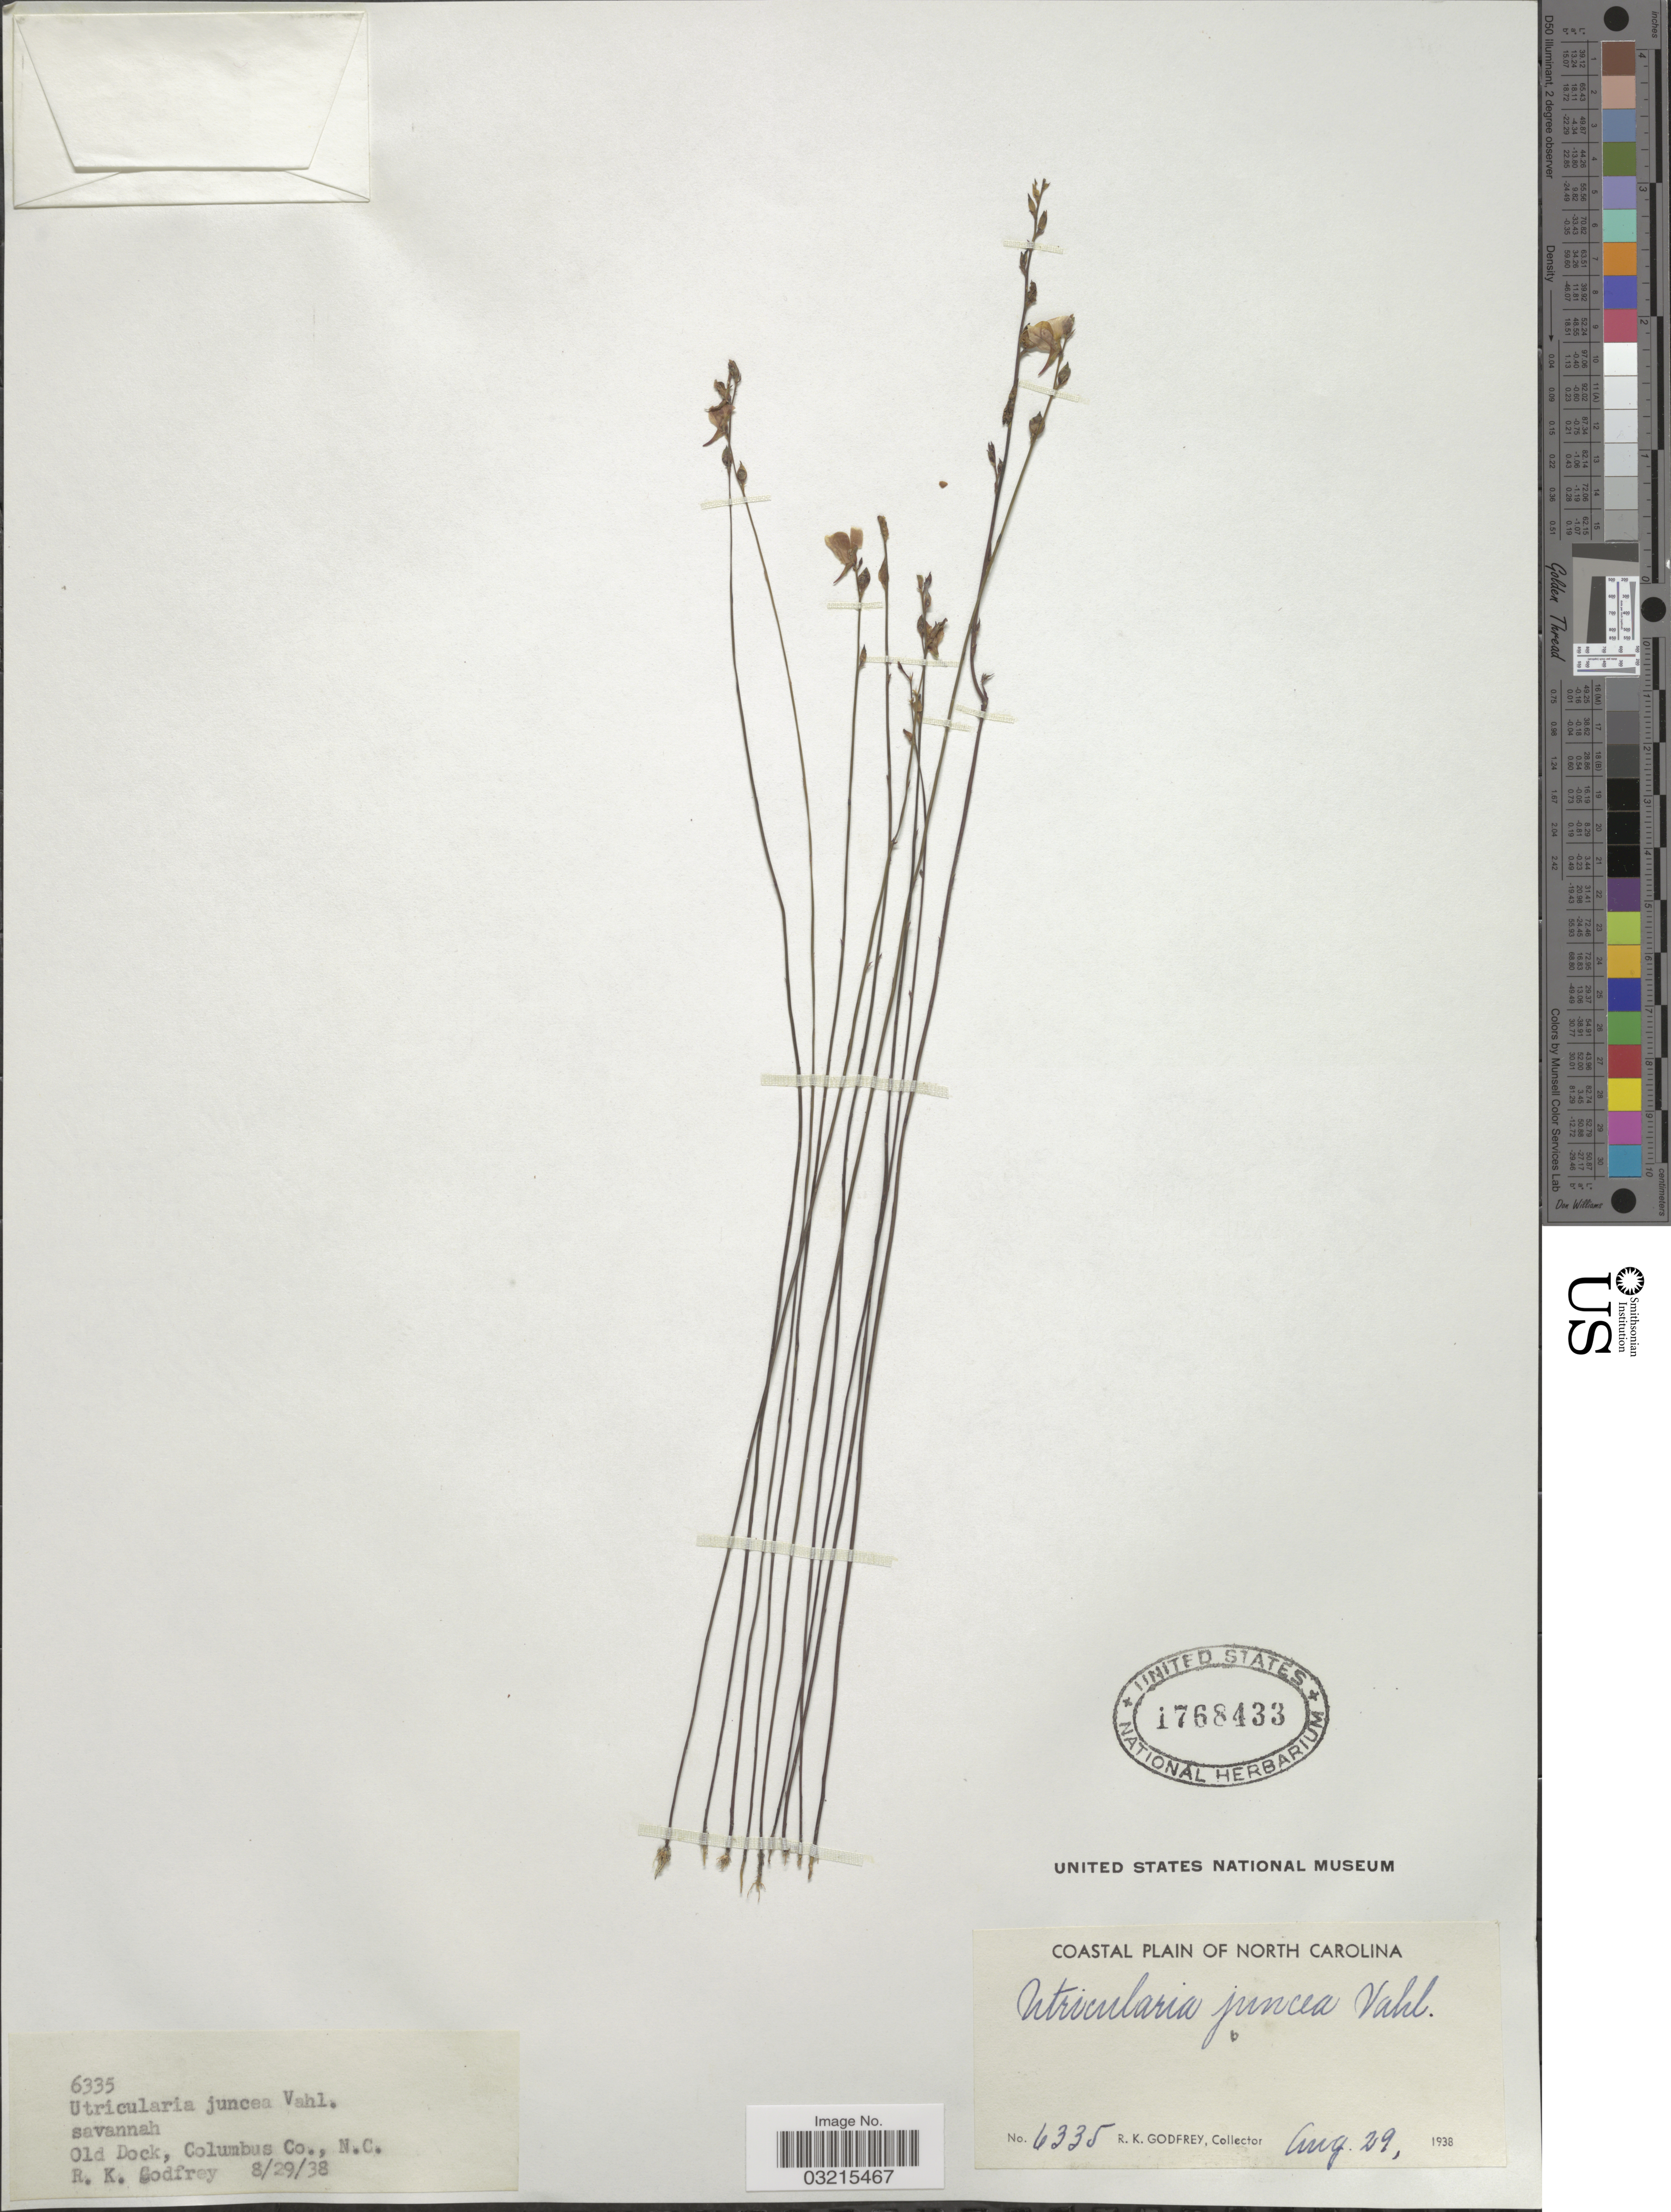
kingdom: Plantae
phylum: Tracheophyta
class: Magnoliopsida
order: Lamiales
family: Lentibulariaceae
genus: Utricularia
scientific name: Utricularia juncea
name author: Vahl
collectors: R. K. Godfrey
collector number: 6335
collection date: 1938-08-29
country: United States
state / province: North Carolina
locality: Coastal Plain of North Carolina. Old Dock, Columbus Co, N.C.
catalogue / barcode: US 1768433